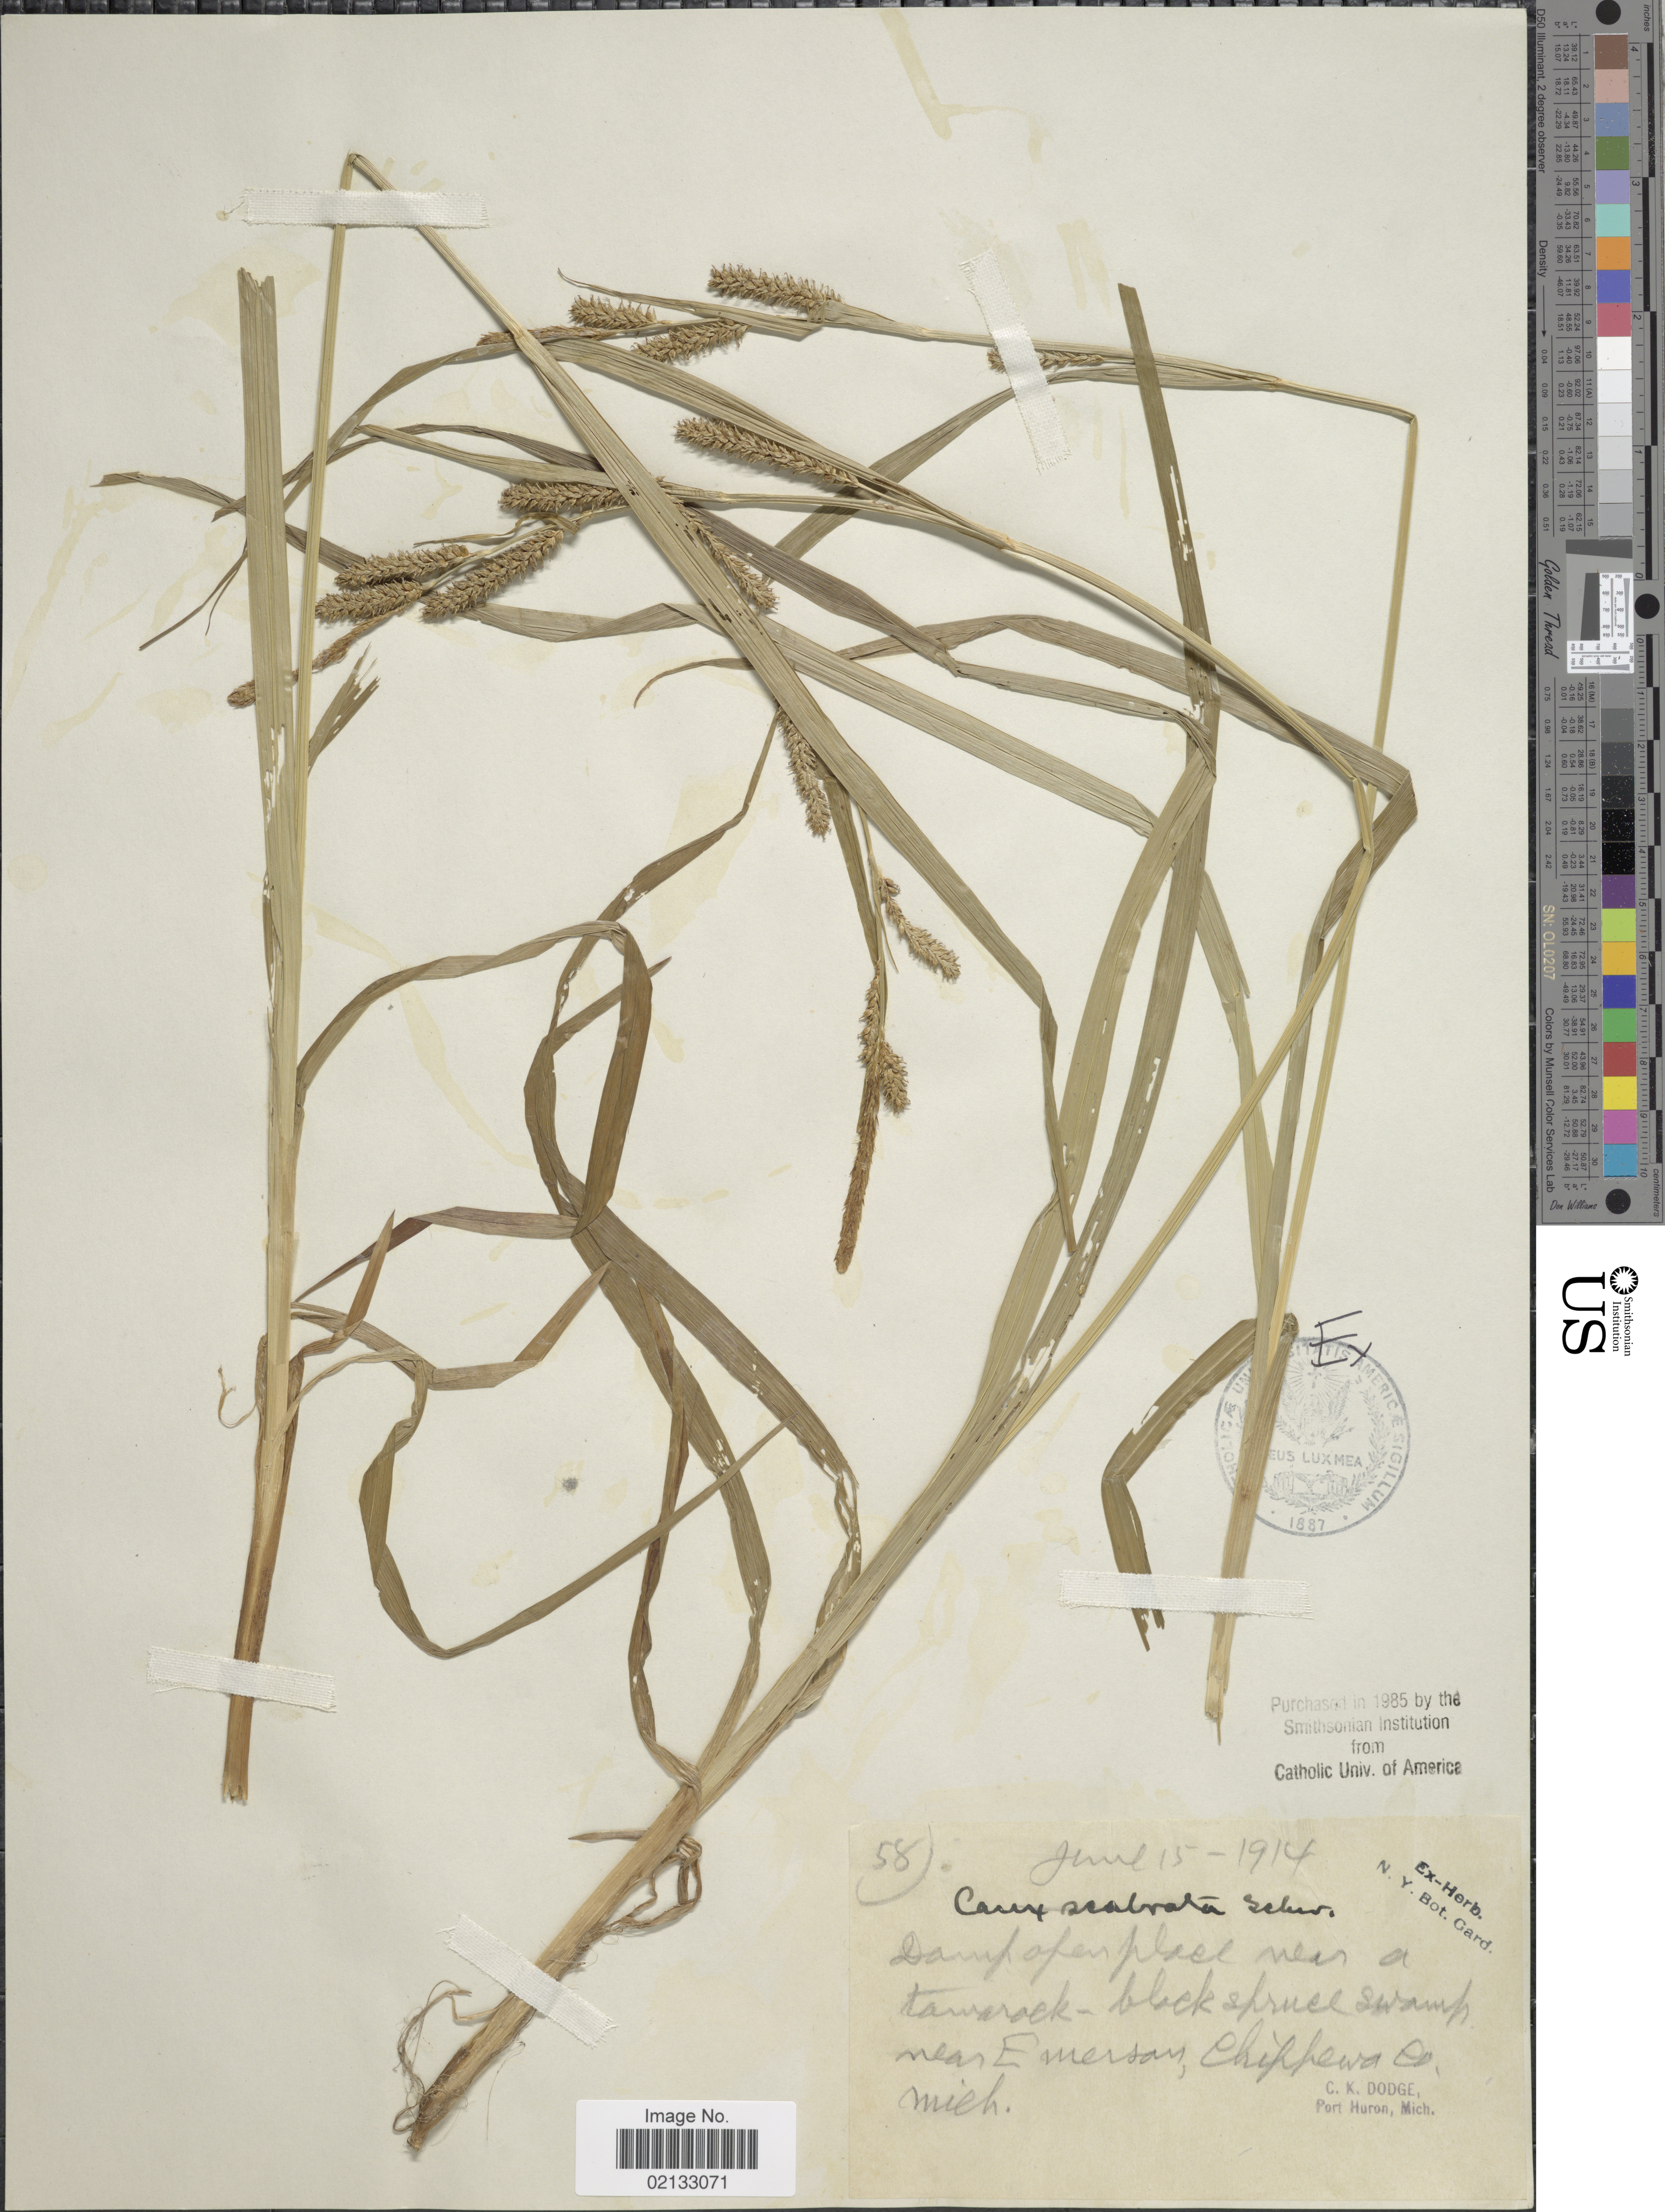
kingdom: Plantae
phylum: Tracheophyta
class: Liliopsida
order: Poales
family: Cyperaceae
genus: Carex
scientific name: Carex scabrata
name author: Schwein.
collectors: C. Dodge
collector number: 58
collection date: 1914-06-15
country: United States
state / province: Michigan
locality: Damp open place near a tamarock-black spruce swamp near Emerson, Chippewa Co.